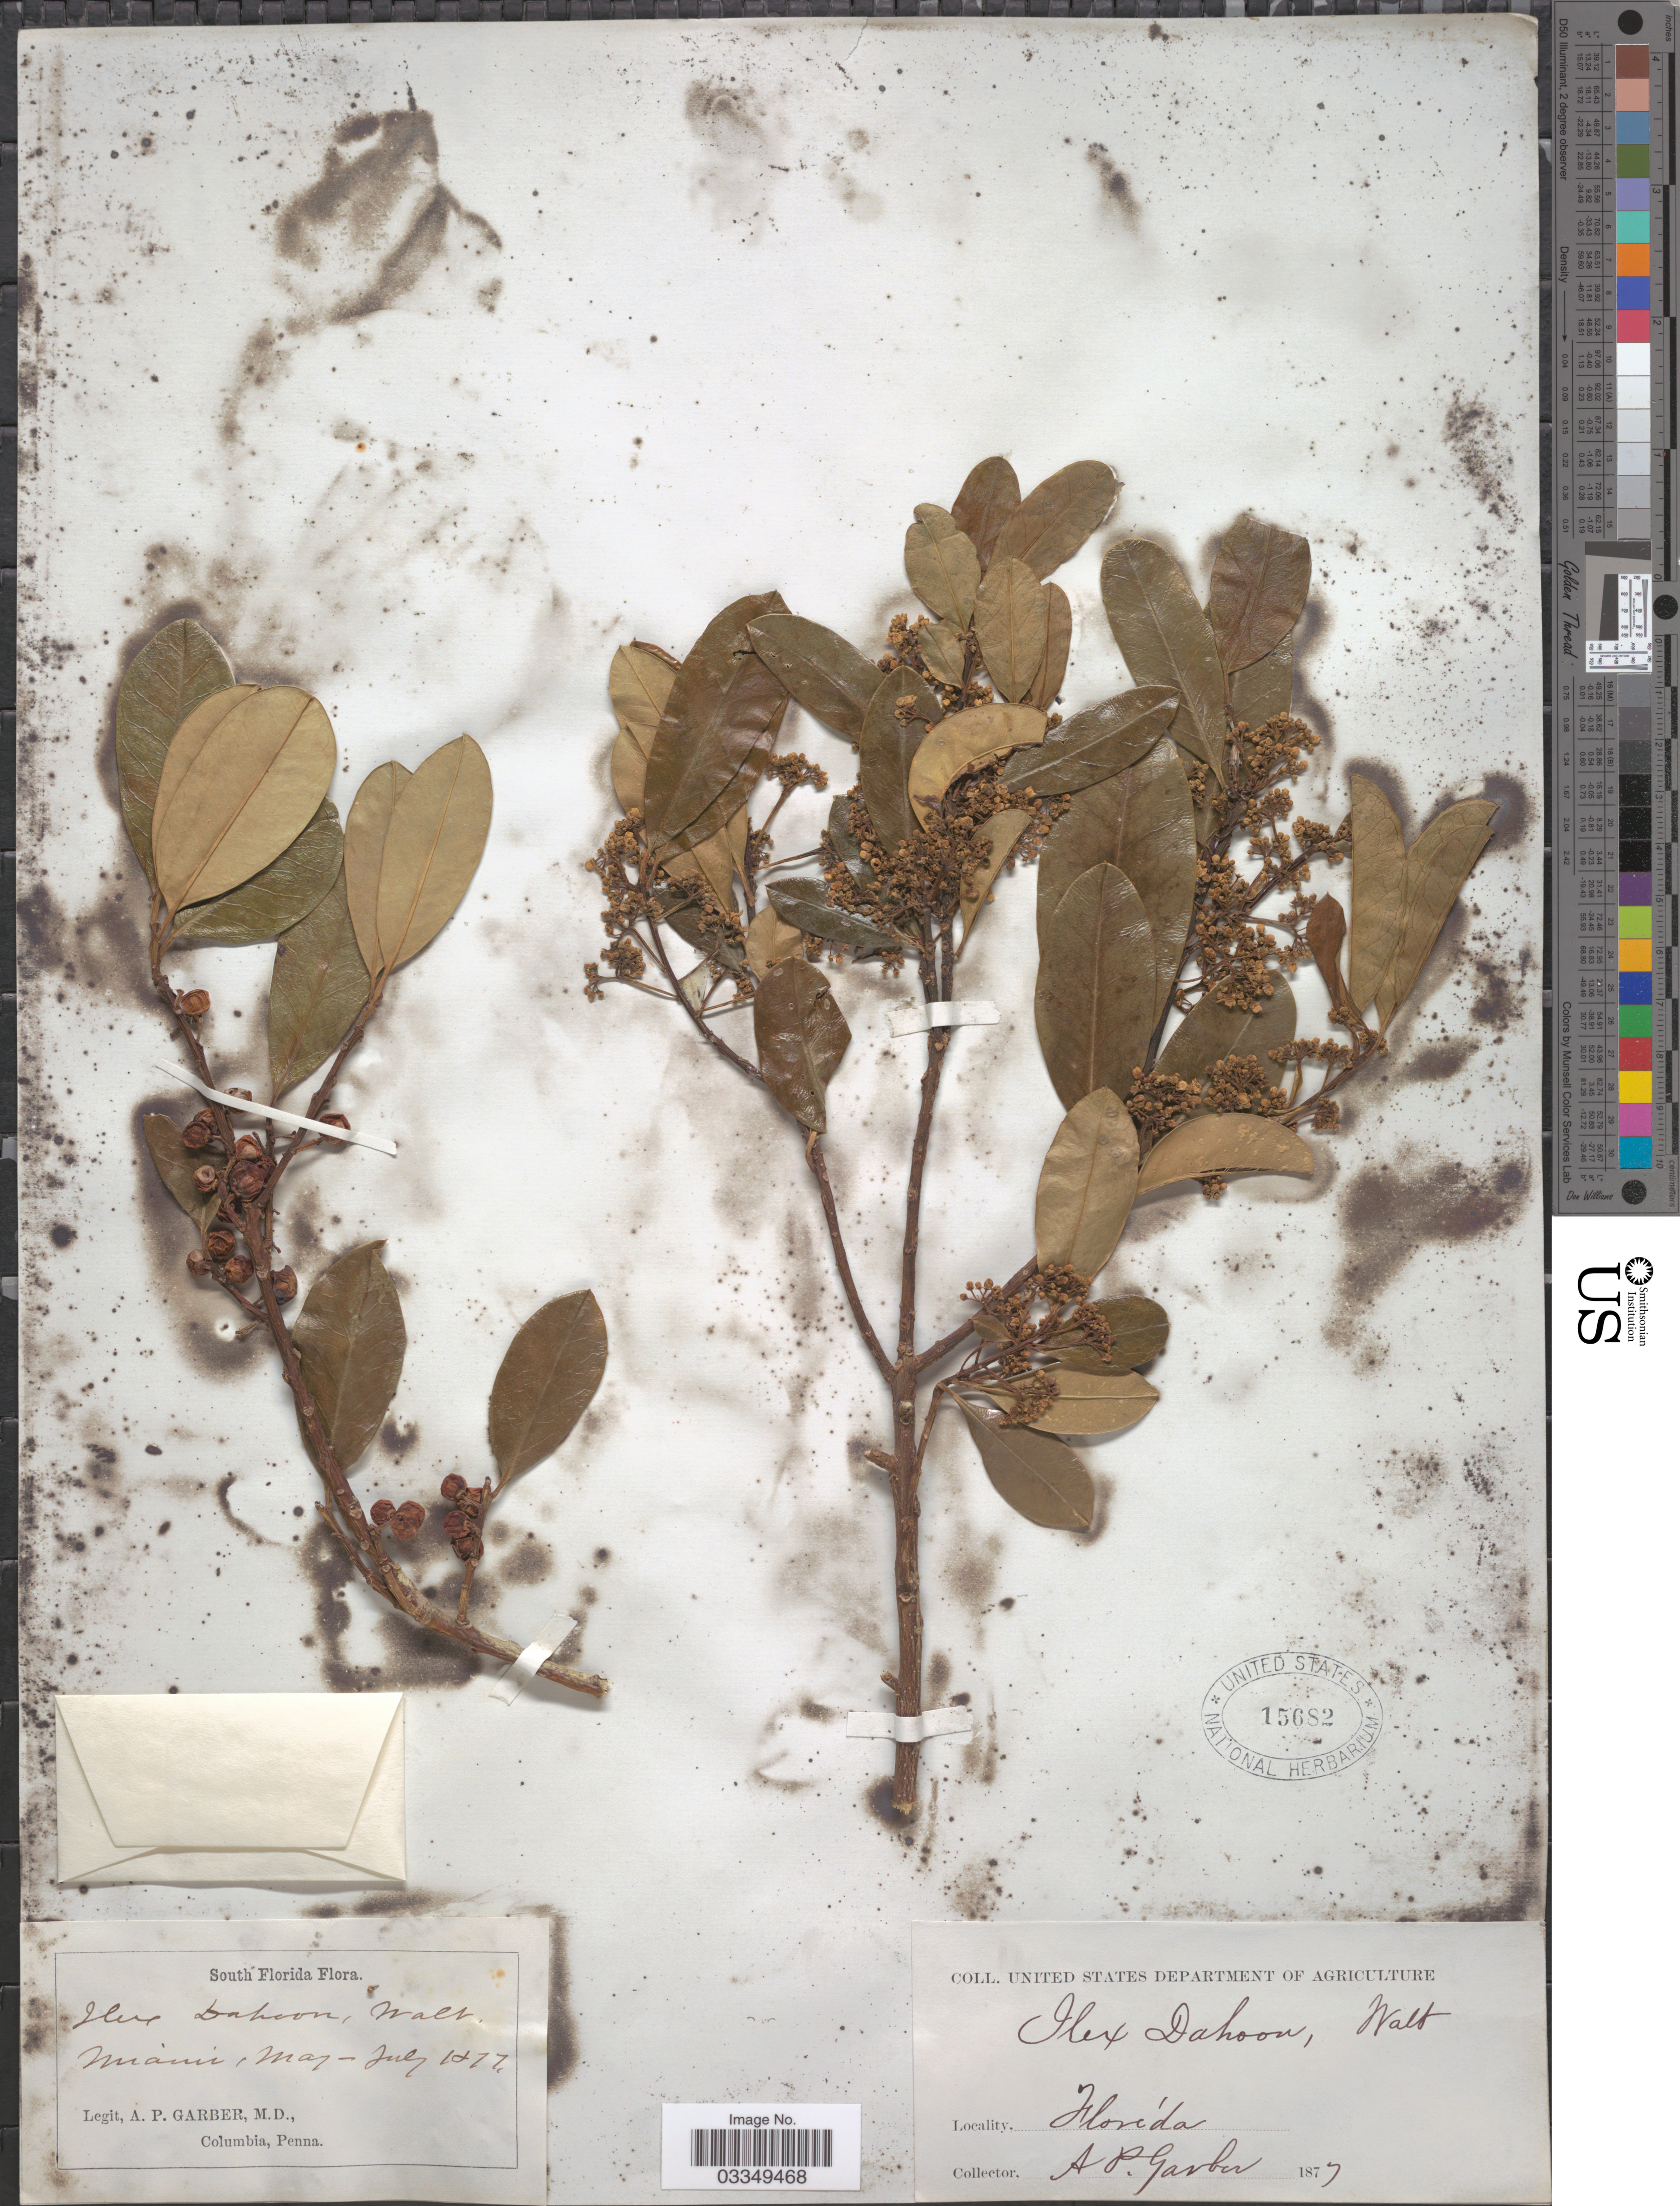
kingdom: Plantae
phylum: Tracheophyta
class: Magnoliopsida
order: Aquifoliales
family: Aquifoliaceae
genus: Ilex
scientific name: Ilex cassine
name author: L.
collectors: A. P. Garber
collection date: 1877-05/1877-07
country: United States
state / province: Florida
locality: South Florida, Miami.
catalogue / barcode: US 15682